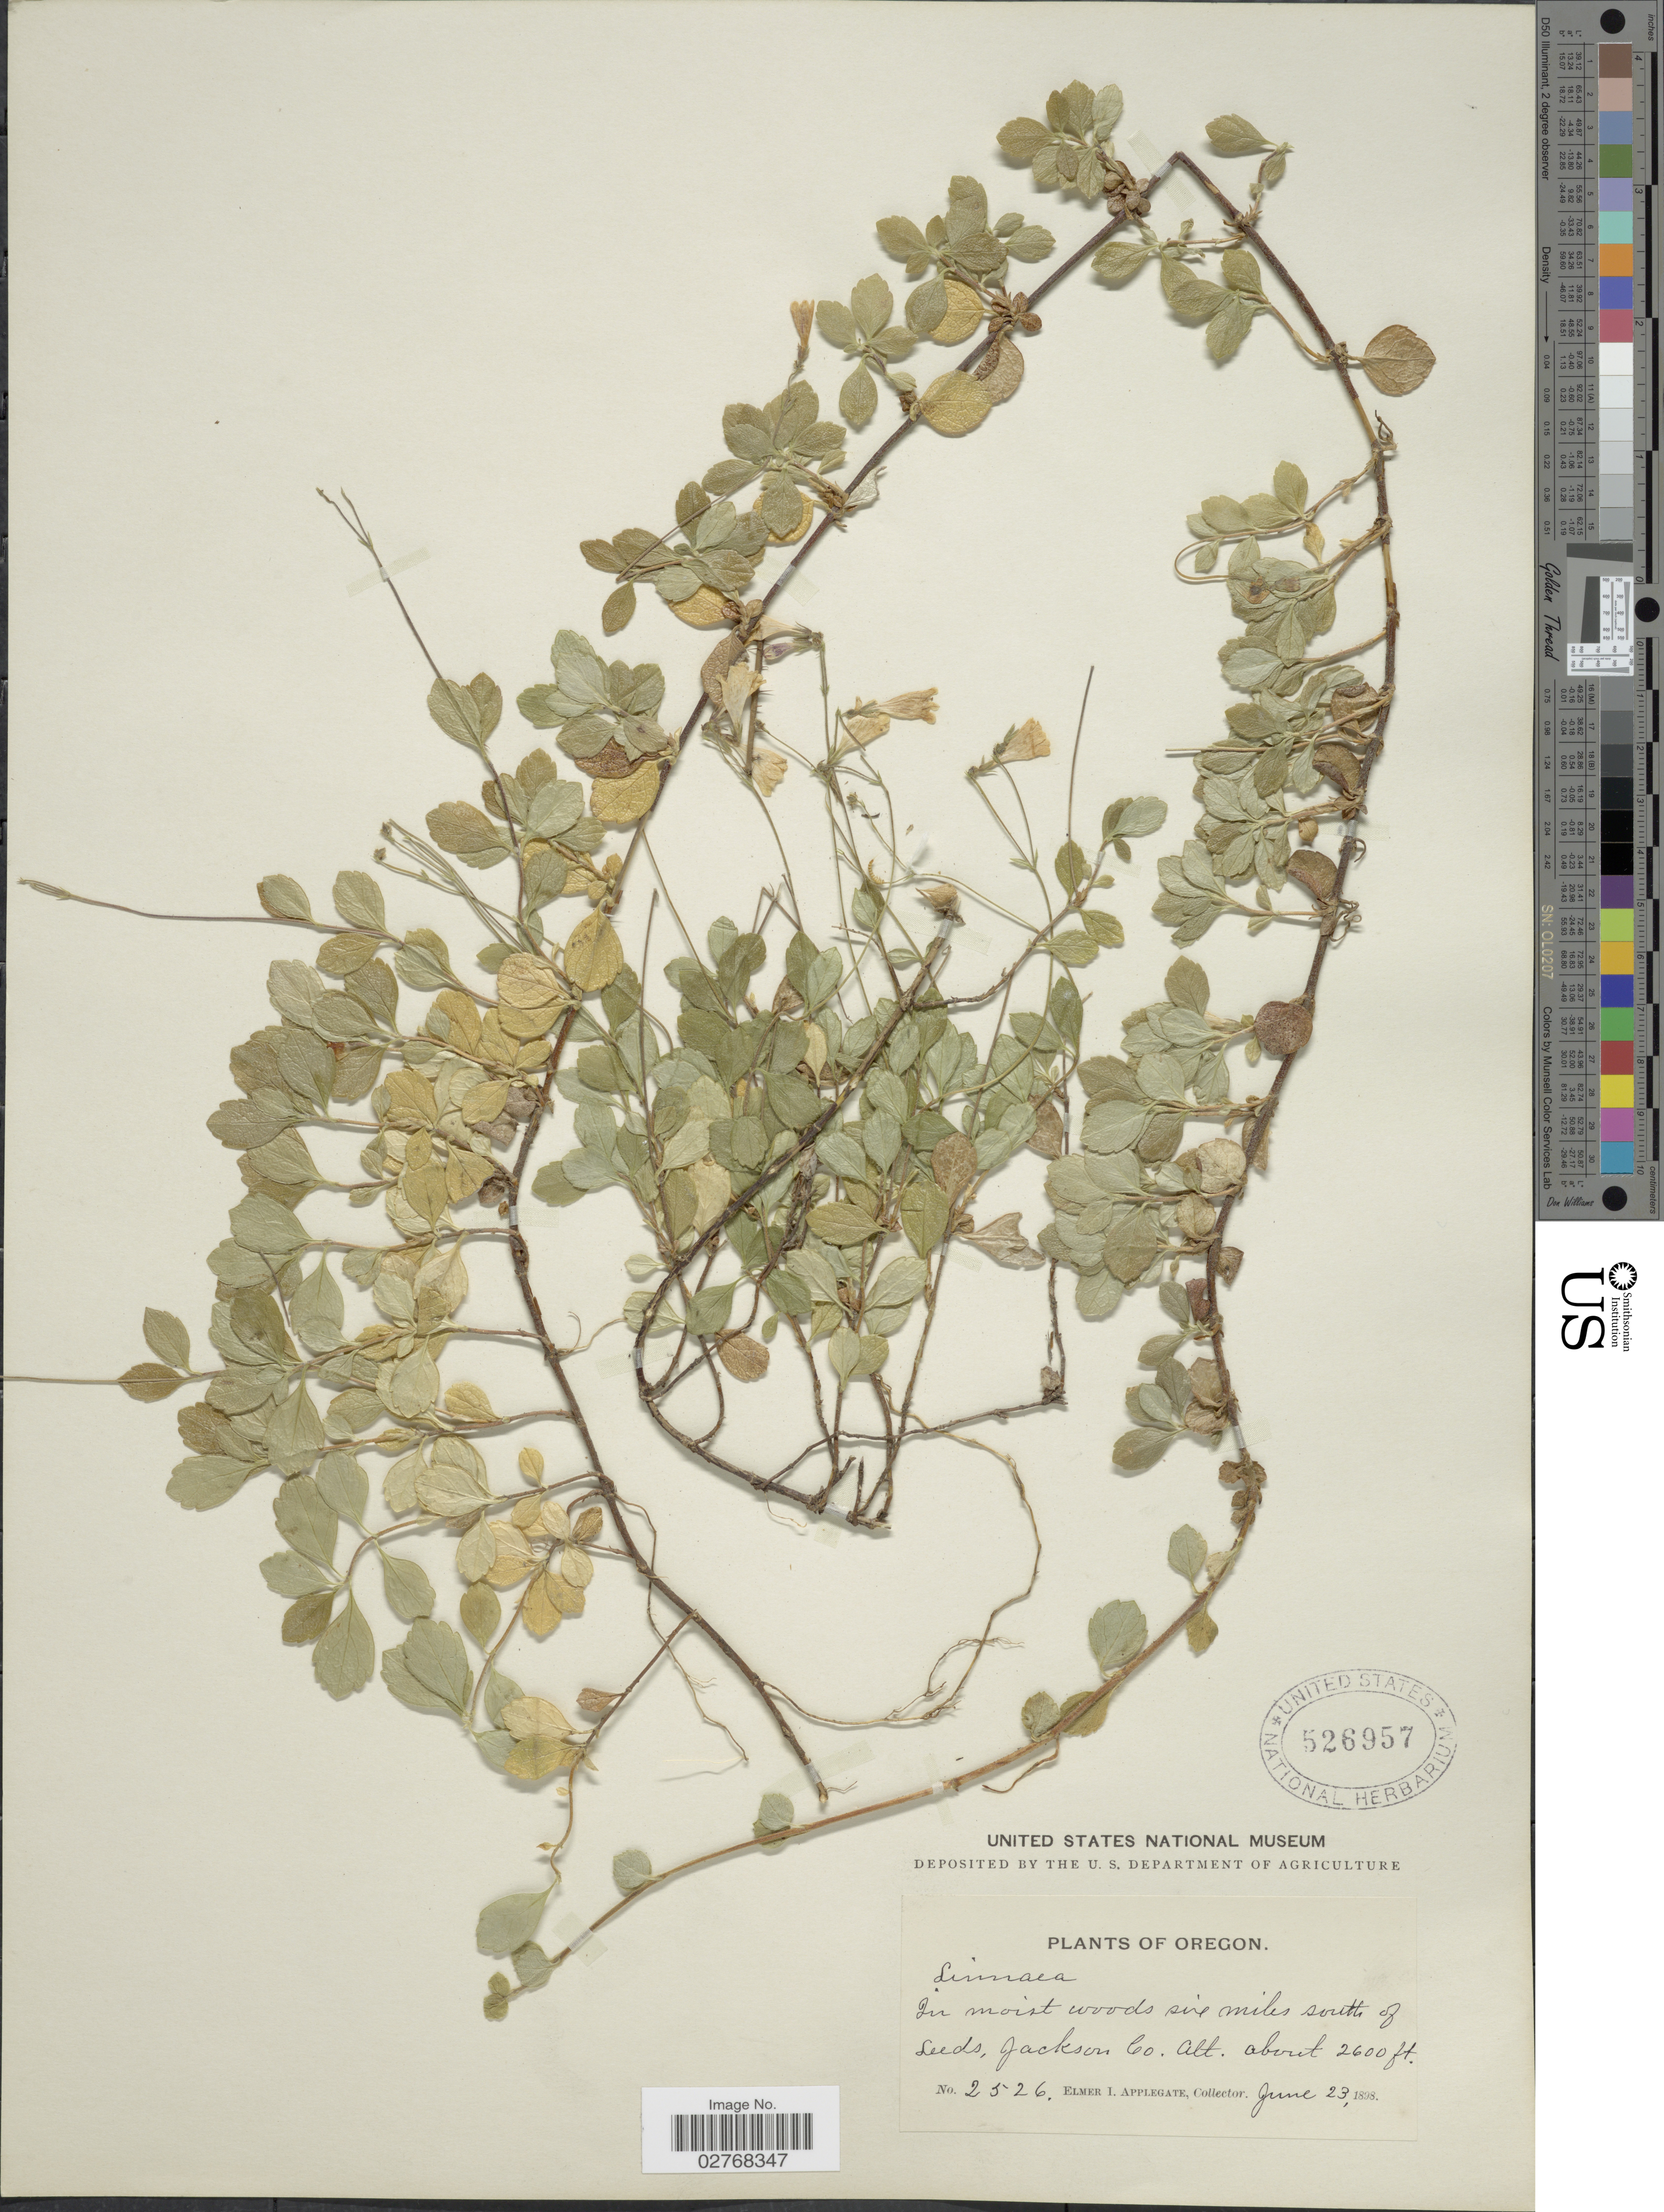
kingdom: Plantae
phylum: Tracheophyta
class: Magnoliopsida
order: Dipsacales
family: Caprifoliaceae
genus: Linnaea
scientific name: Linnaea borealis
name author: L.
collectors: E. I. Applegate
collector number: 2526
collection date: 1898-06-23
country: United States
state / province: Oregon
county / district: Jackson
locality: In moist woods six miles south of Leeds, Jackson Co.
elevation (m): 792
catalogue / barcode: US 526957